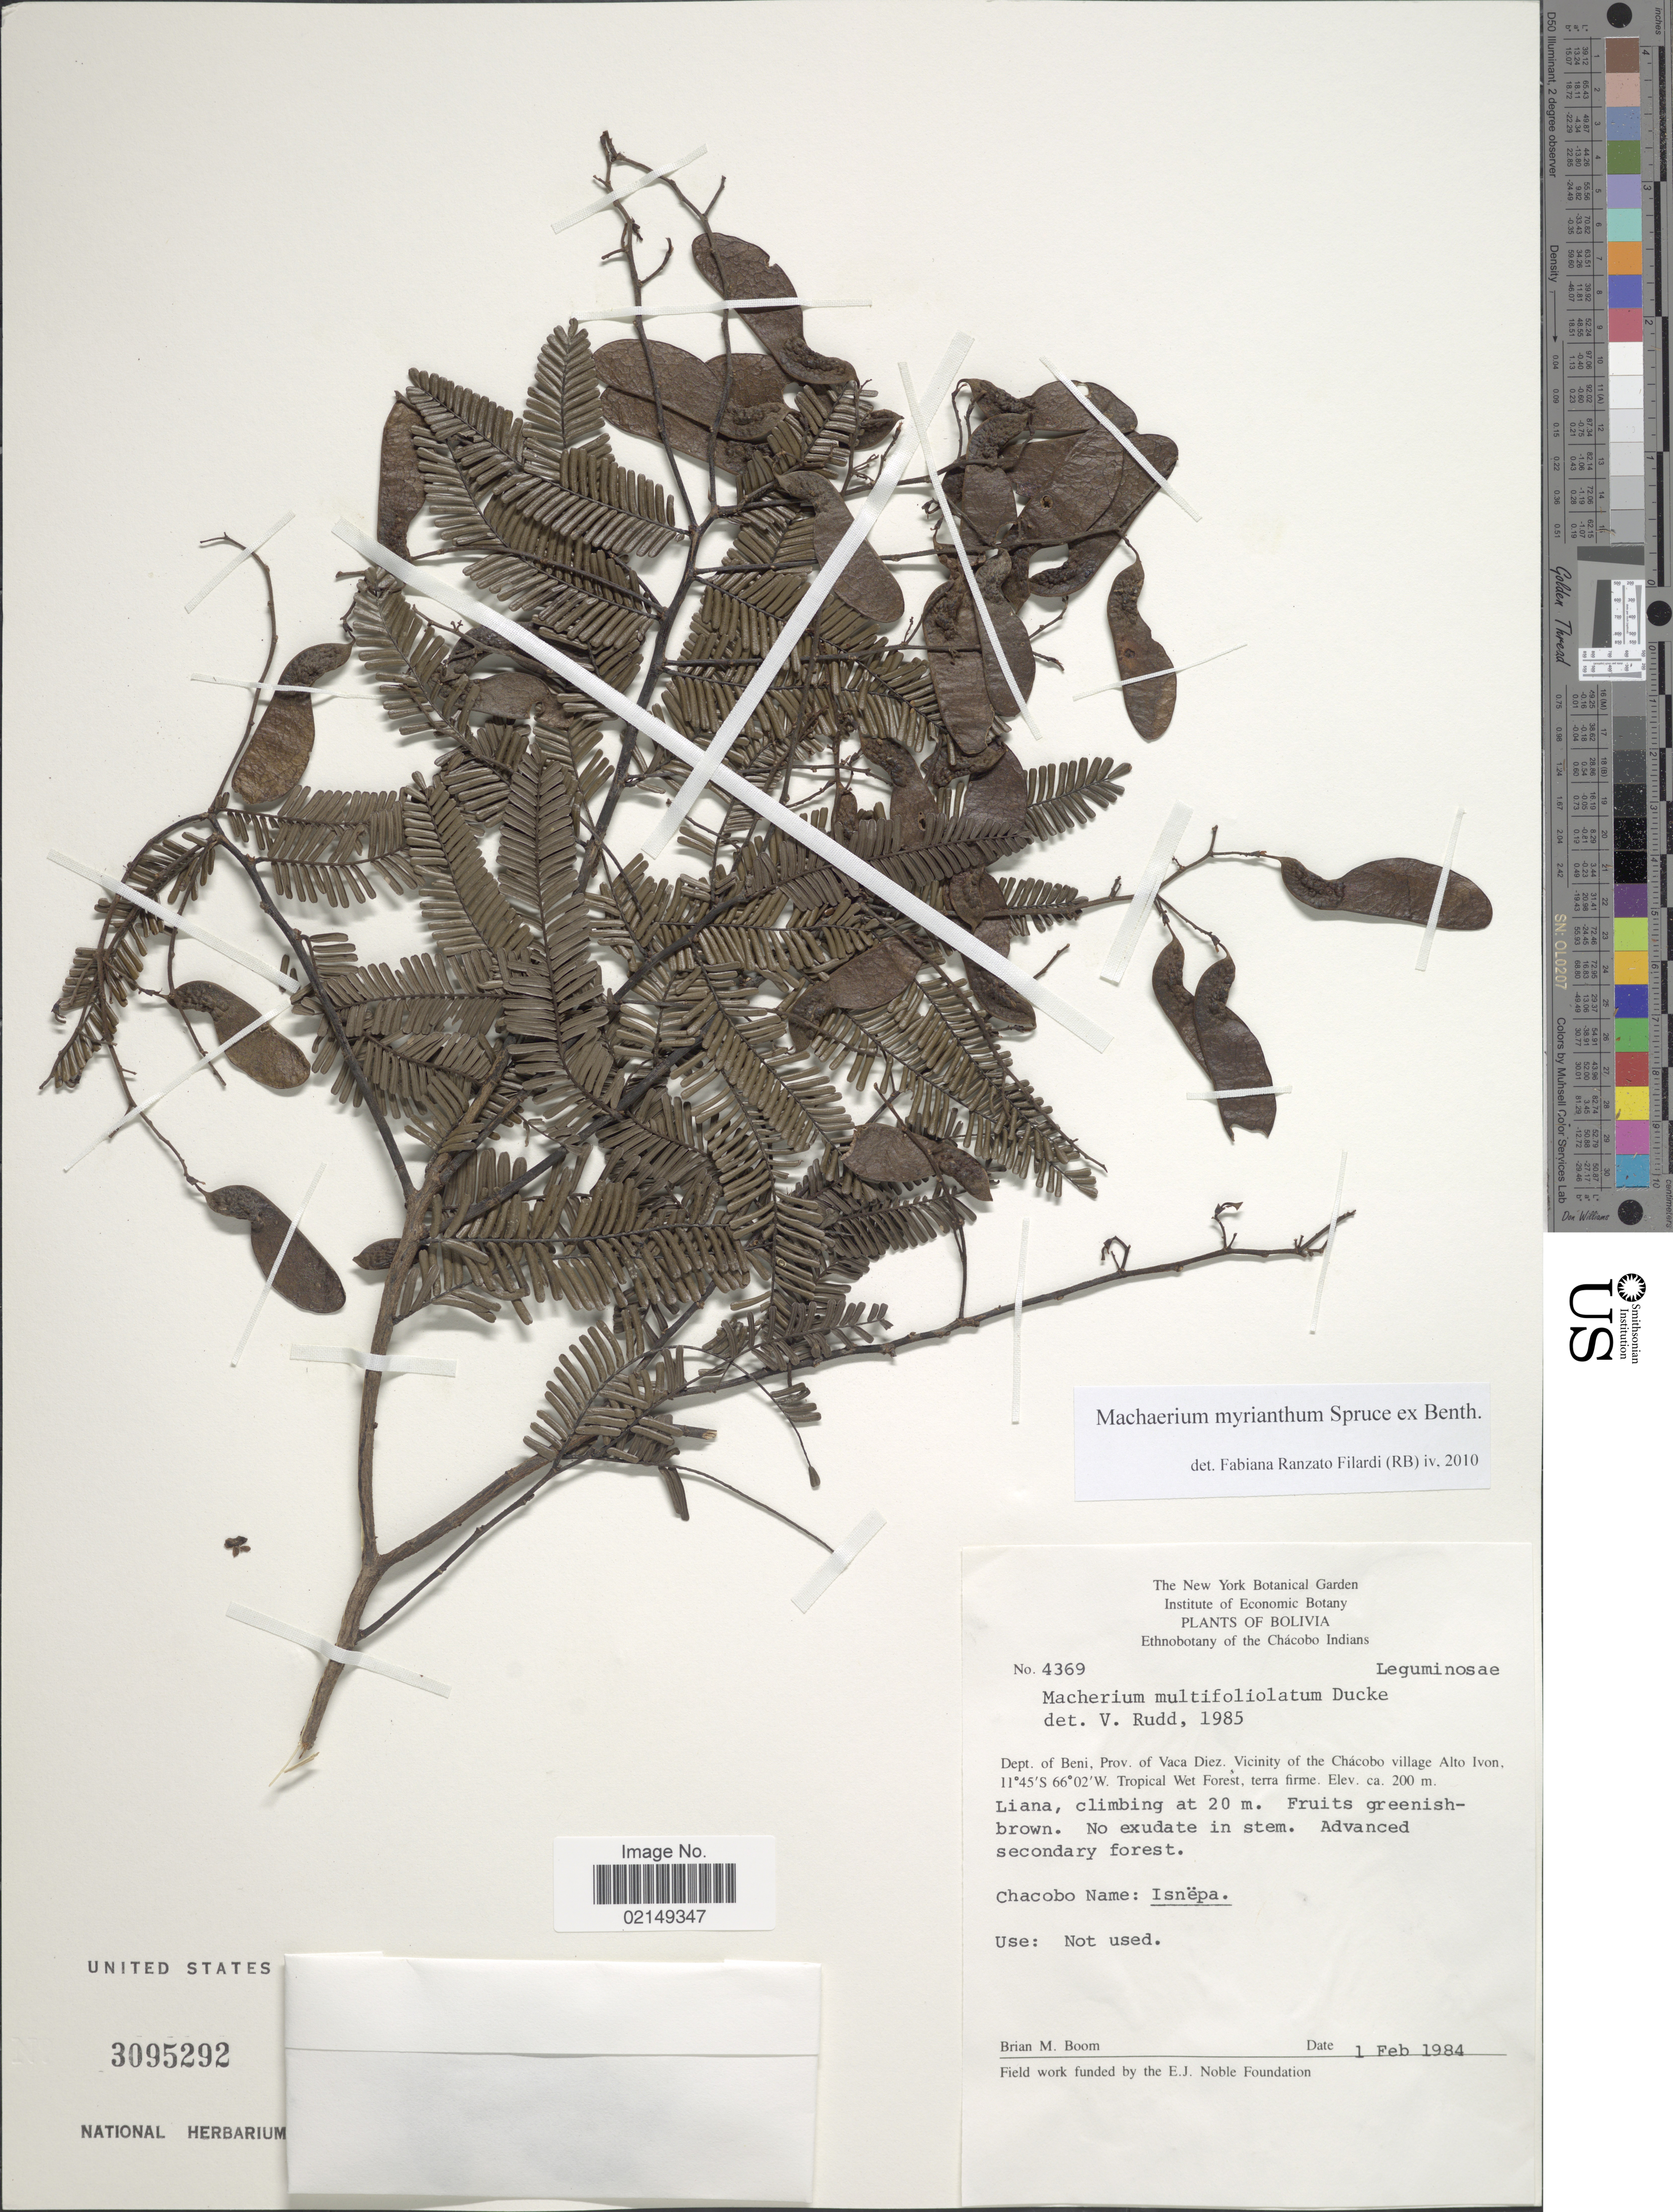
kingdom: Plantae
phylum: Tracheophyta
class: Magnoliopsida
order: Fabales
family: Fabaceae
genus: Machaerium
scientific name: Machaerium myrianthum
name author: Spruce ex Benth.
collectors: B. M. Boom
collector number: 4369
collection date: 1984-02-01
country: Bolivia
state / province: Beni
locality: Ethnobotany of the Chacobo Indians. Prov. of Vaca Diez, Vicinity of the Chacobo village, Alto Ivon.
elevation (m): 200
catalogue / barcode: US 3095292